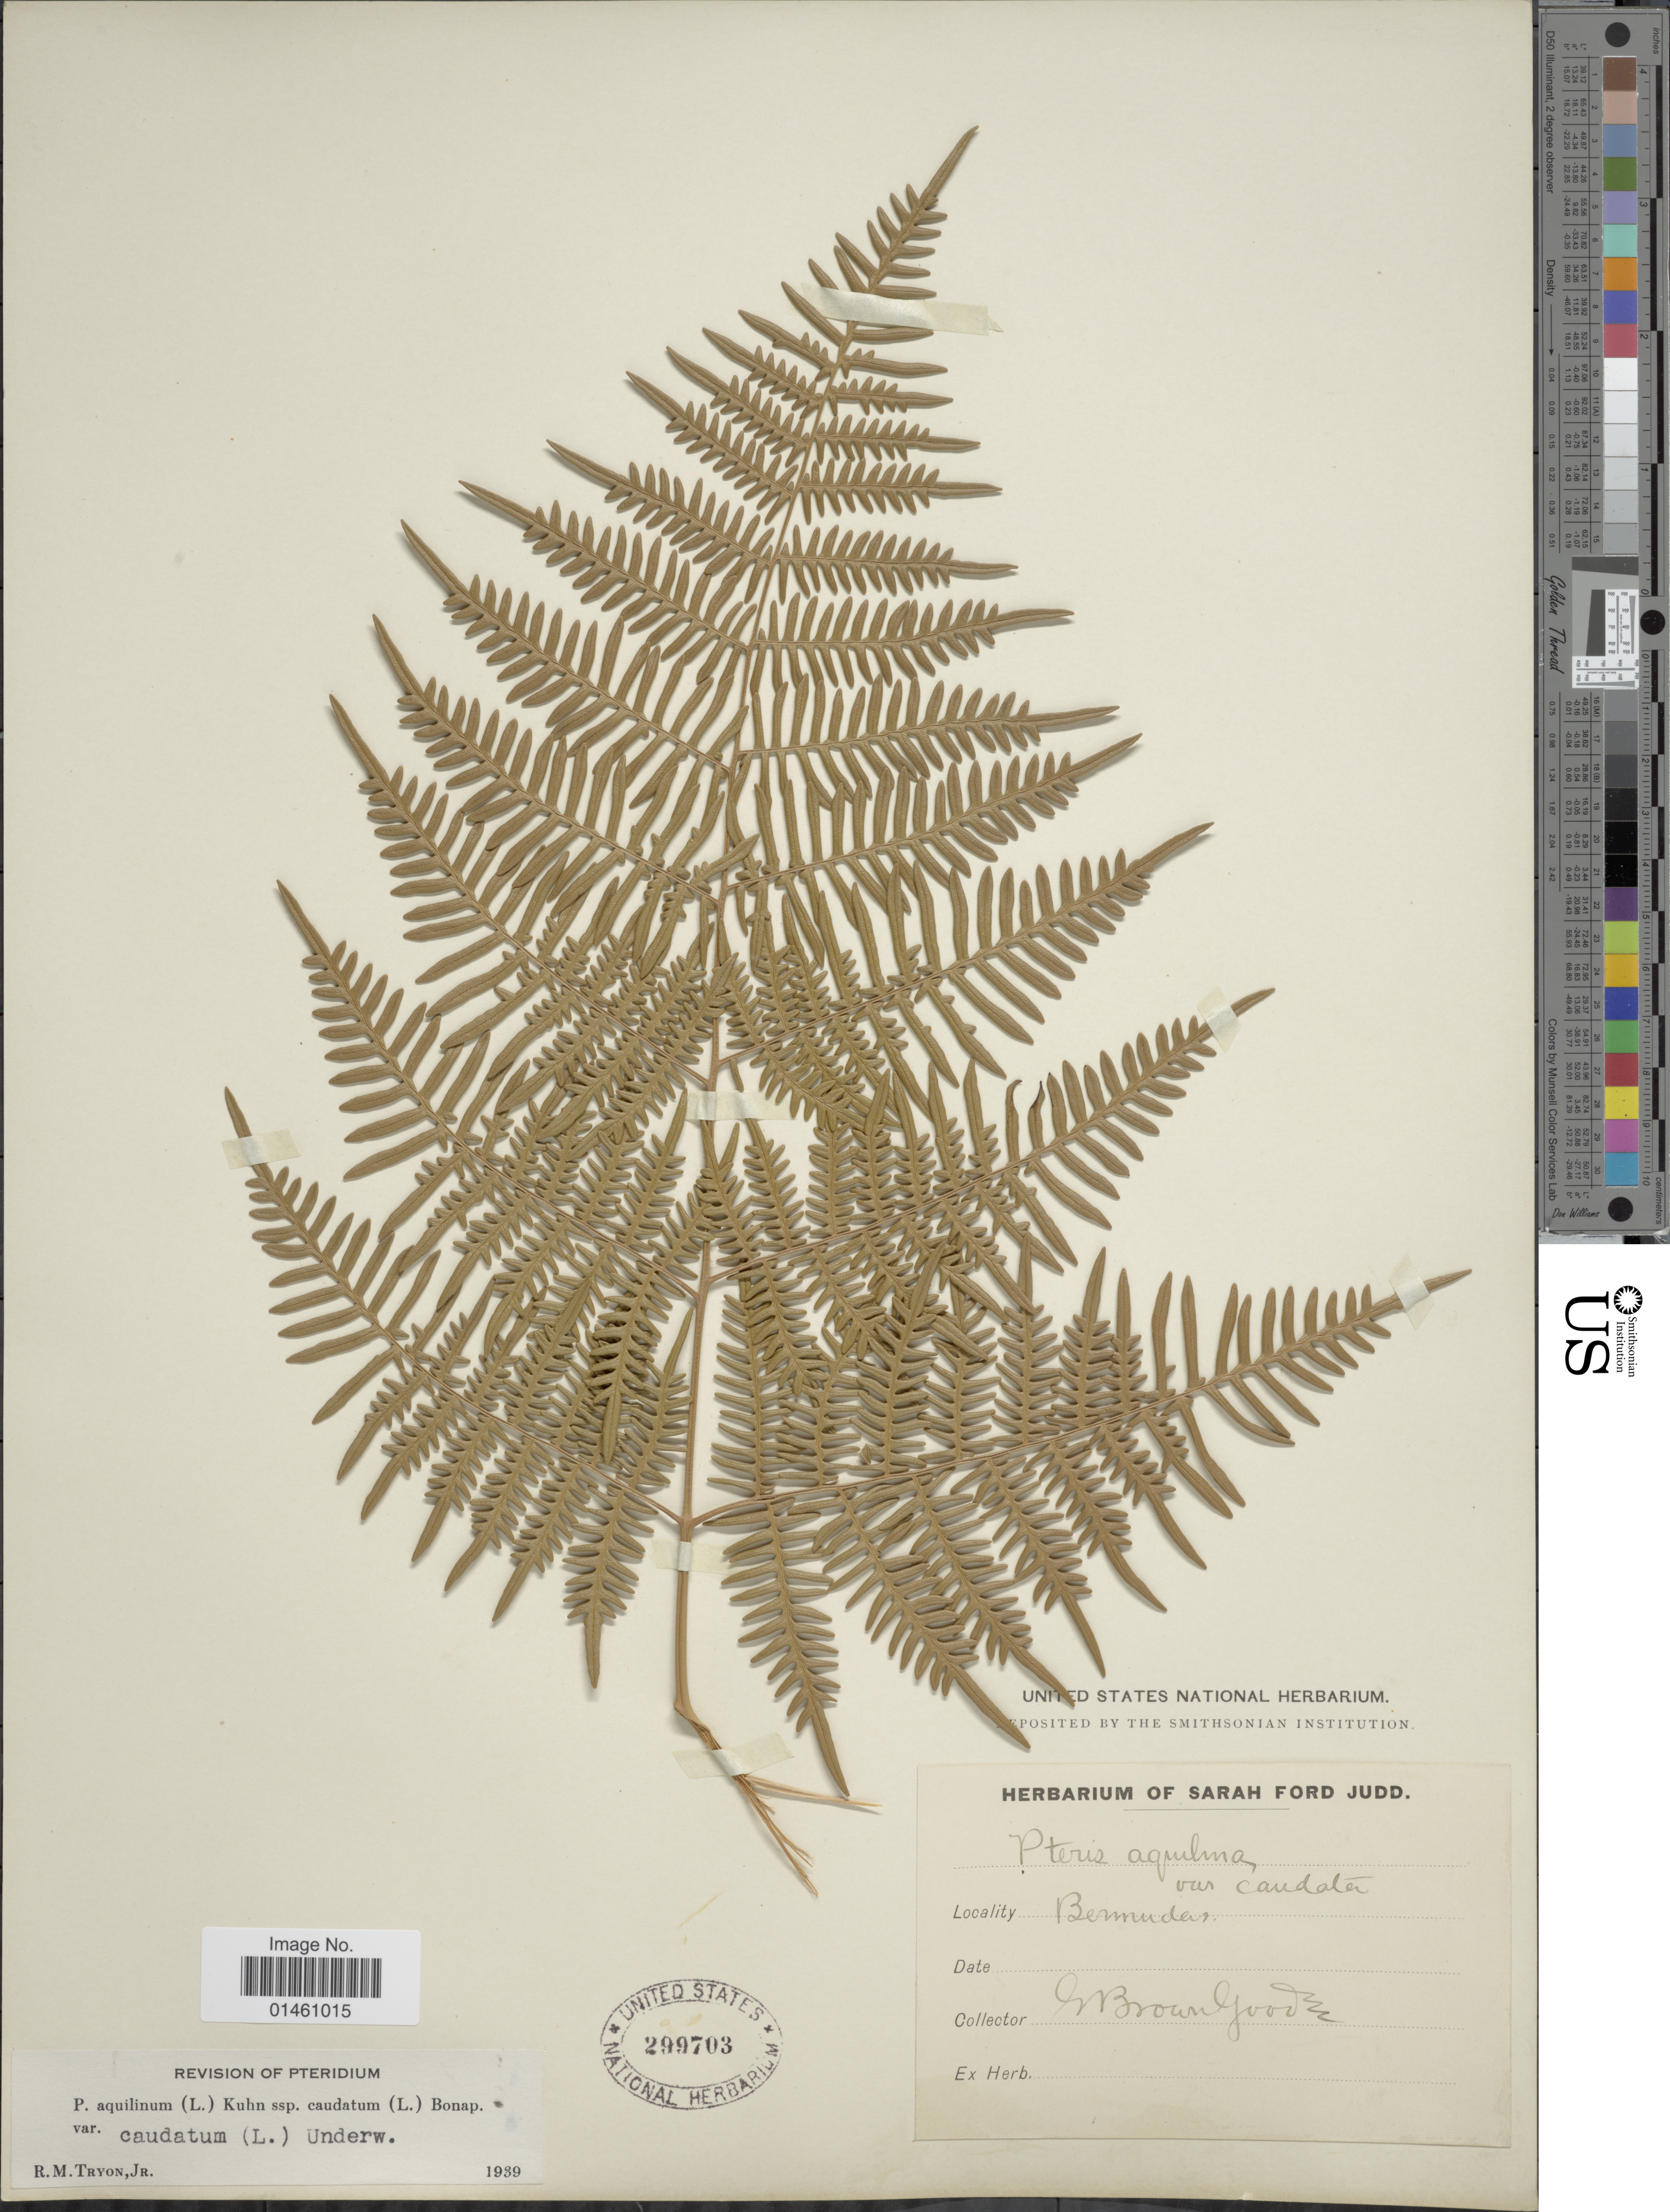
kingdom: Plantae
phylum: Tracheophyta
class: Polypodiopsida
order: Polypodiales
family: Dennstaedtiaceae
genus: Pteridium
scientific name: Pteridium caudatum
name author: (L.) Maxon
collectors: G. Goode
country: Bermuda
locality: Bermudas.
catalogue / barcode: US 299703